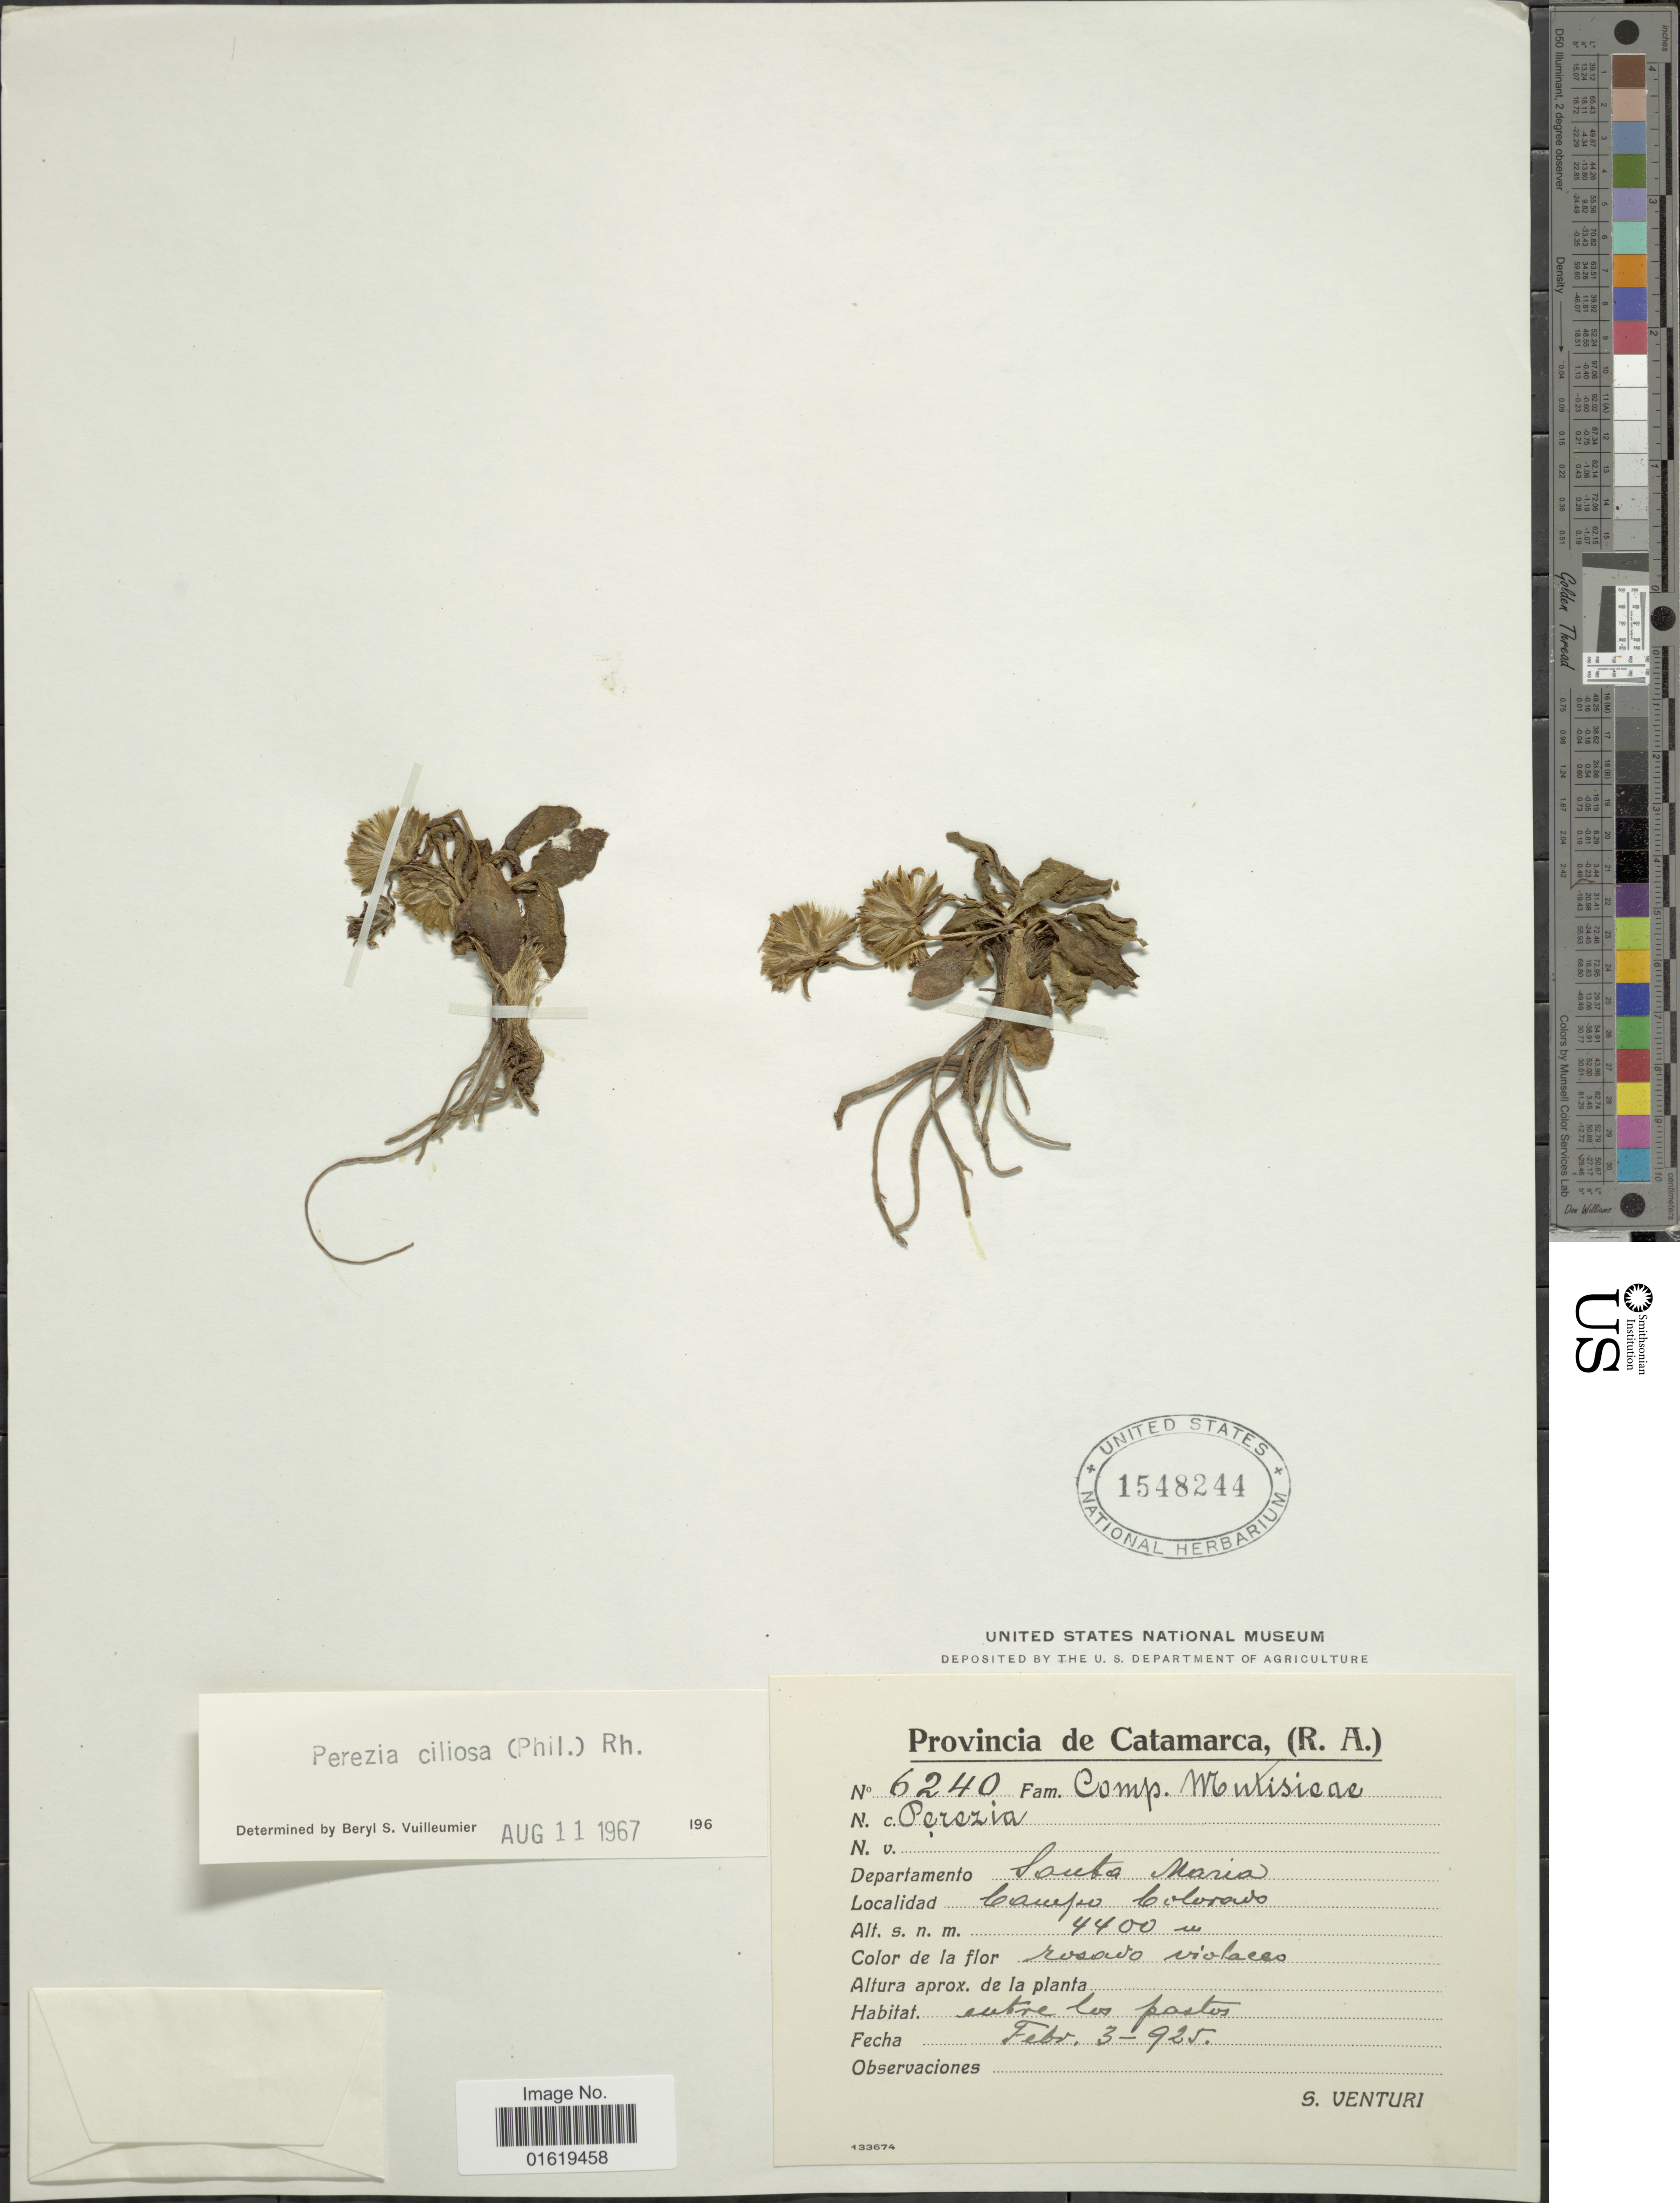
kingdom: Plantae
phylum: Tracheophyta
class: Magnoliopsida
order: Asterales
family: Asteraceae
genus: Perezia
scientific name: Perezia ciliosa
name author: (Phil.) Reiche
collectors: S. Venturi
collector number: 6240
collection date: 1925-02-03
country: Argentina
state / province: Catamarca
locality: Provincia de Catamarca, (R.A.). Departamento Santa Maria. Campo Colorado.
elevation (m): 4400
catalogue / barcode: US 1548244